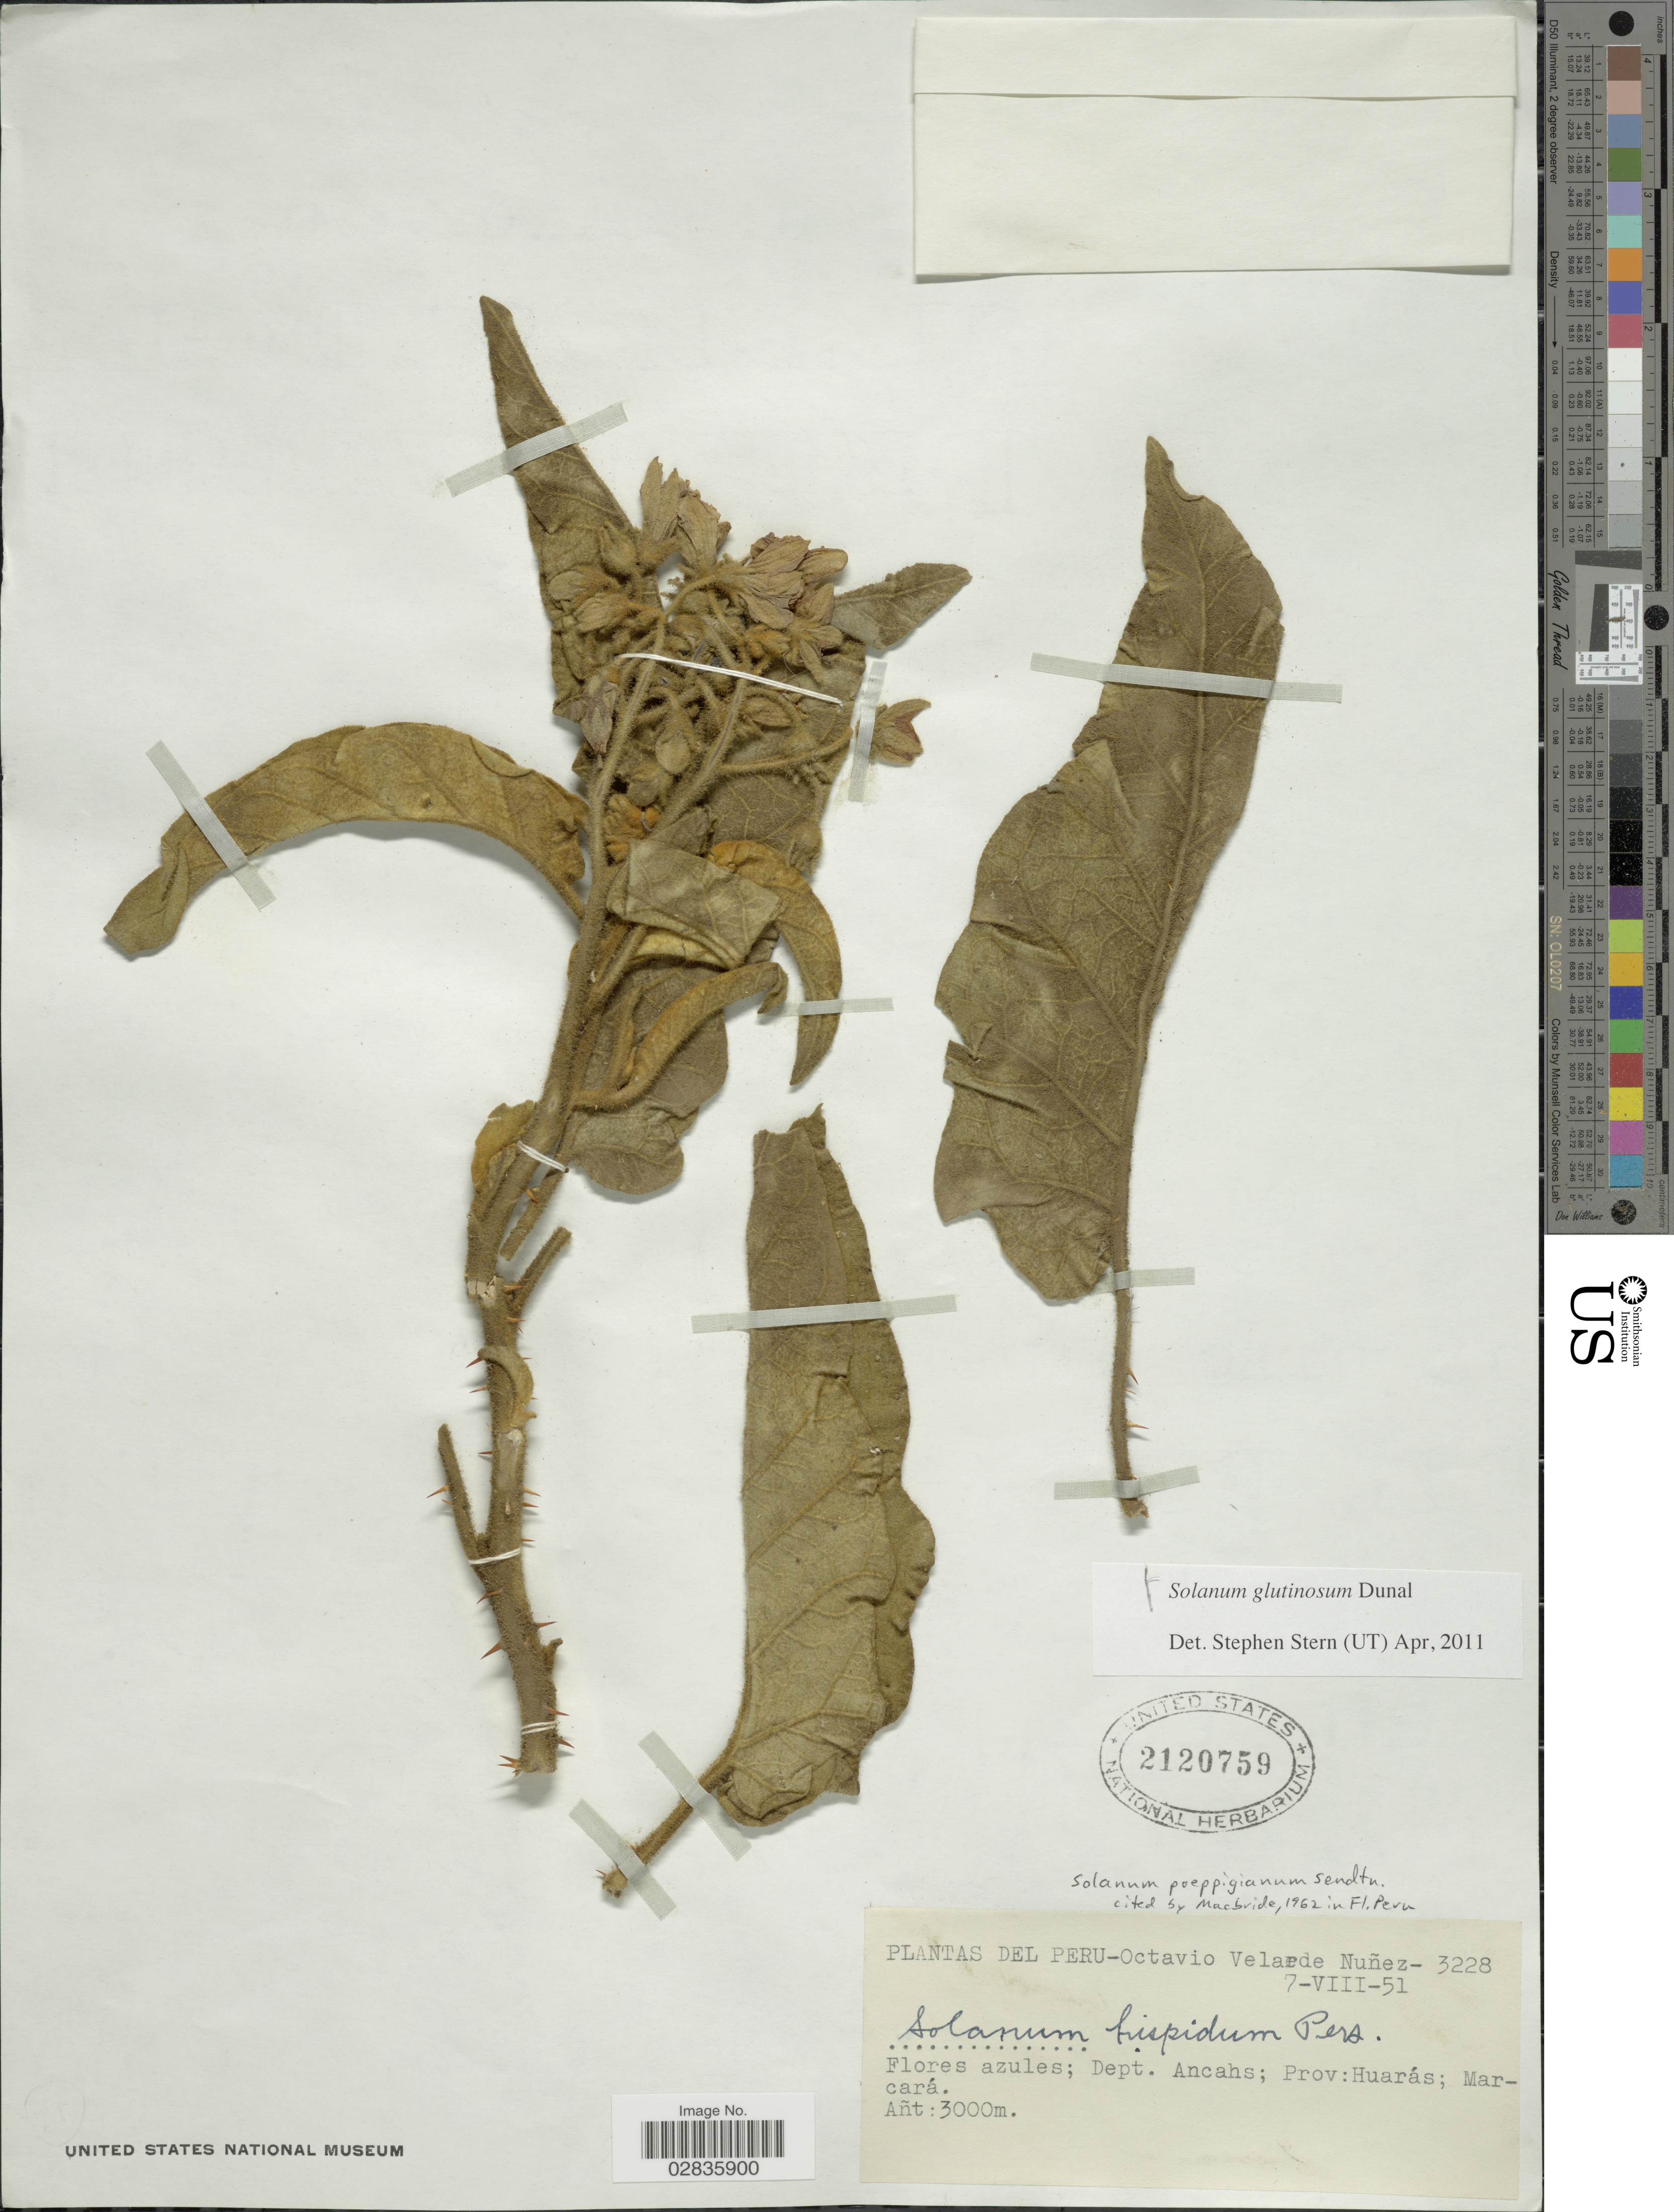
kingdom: Plantae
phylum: Tracheophyta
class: Magnoliopsida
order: Solanales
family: Solanaceae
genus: Solanum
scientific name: Solanum glutinosum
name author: Dunal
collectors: O. Velarde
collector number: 3228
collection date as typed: Transcribed d/m/y: 7/8/51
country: Peru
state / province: Ancash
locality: Dept. Ancahs; Prov: Huarás; Marcará.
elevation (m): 3000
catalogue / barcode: US 2120759